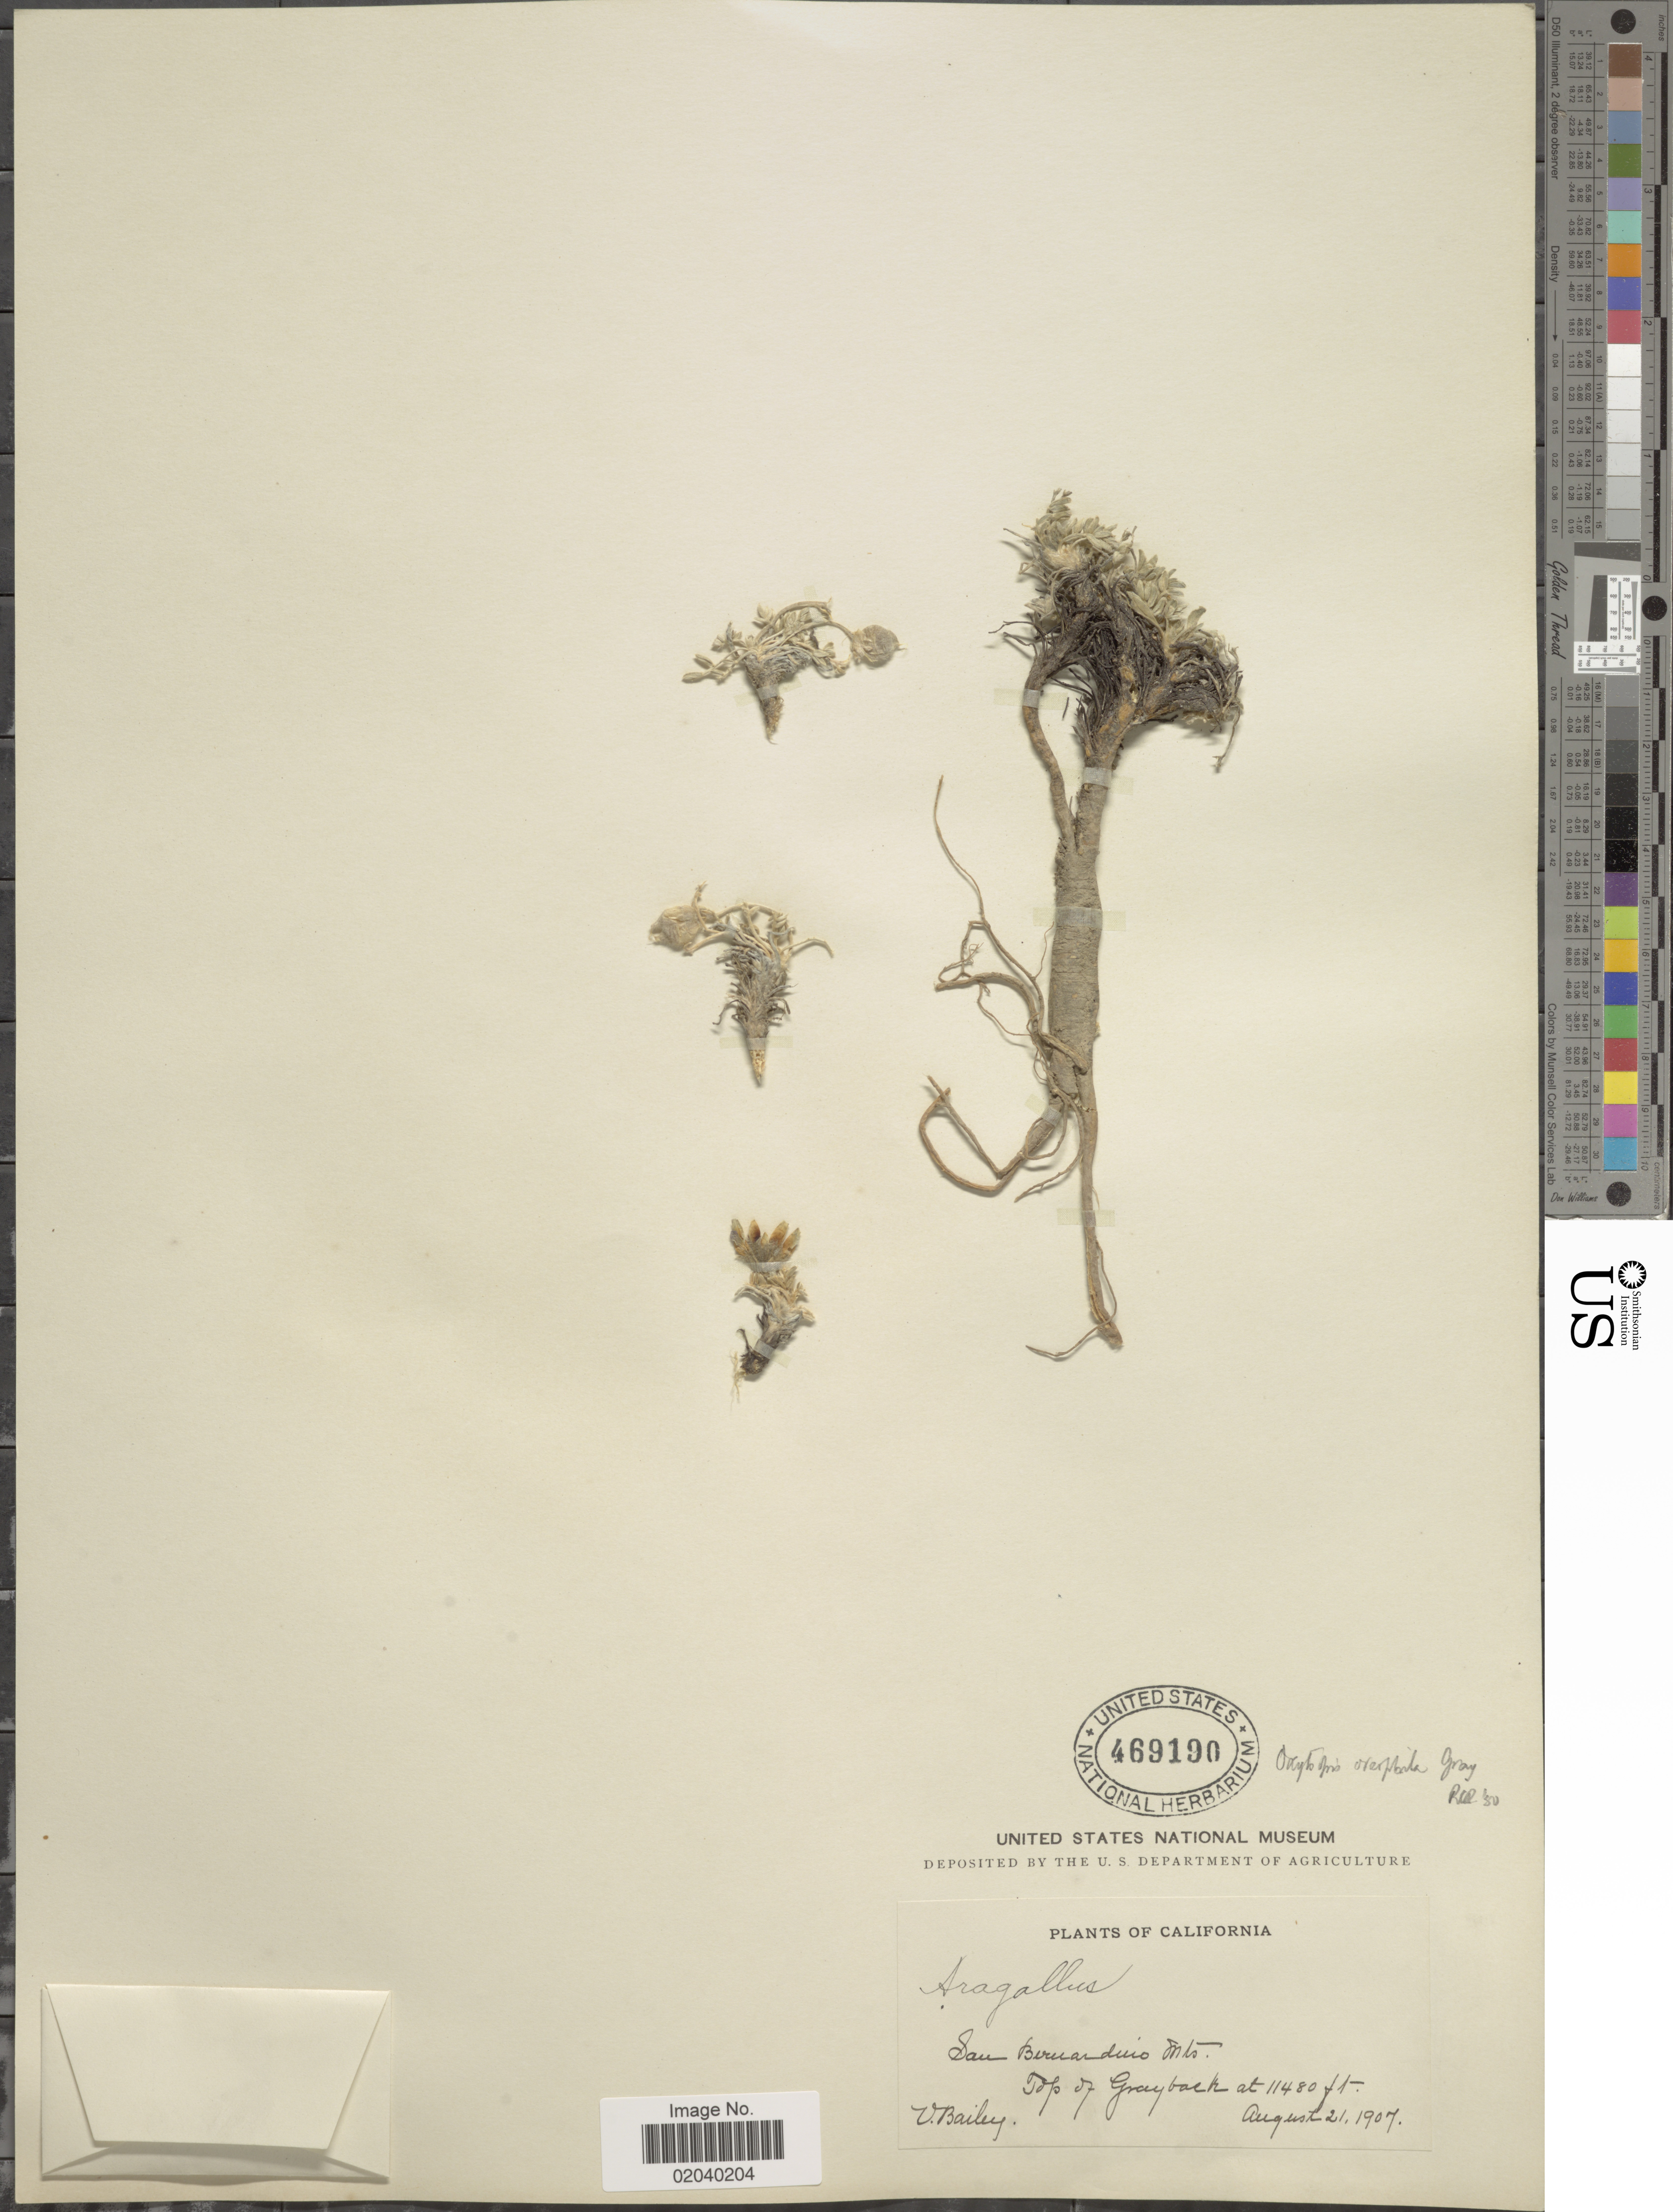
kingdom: Plantae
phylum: Tracheophyta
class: Magnoliopsida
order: Fabales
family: Fabaceae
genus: Oxytropis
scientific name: Oxytropis oreophila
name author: A. Gray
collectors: V. L. Bailey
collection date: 1907-08-21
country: United States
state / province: California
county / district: San Bernardino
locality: San Bernardino Mts, Top of Grayback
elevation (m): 3499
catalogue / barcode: US 469190